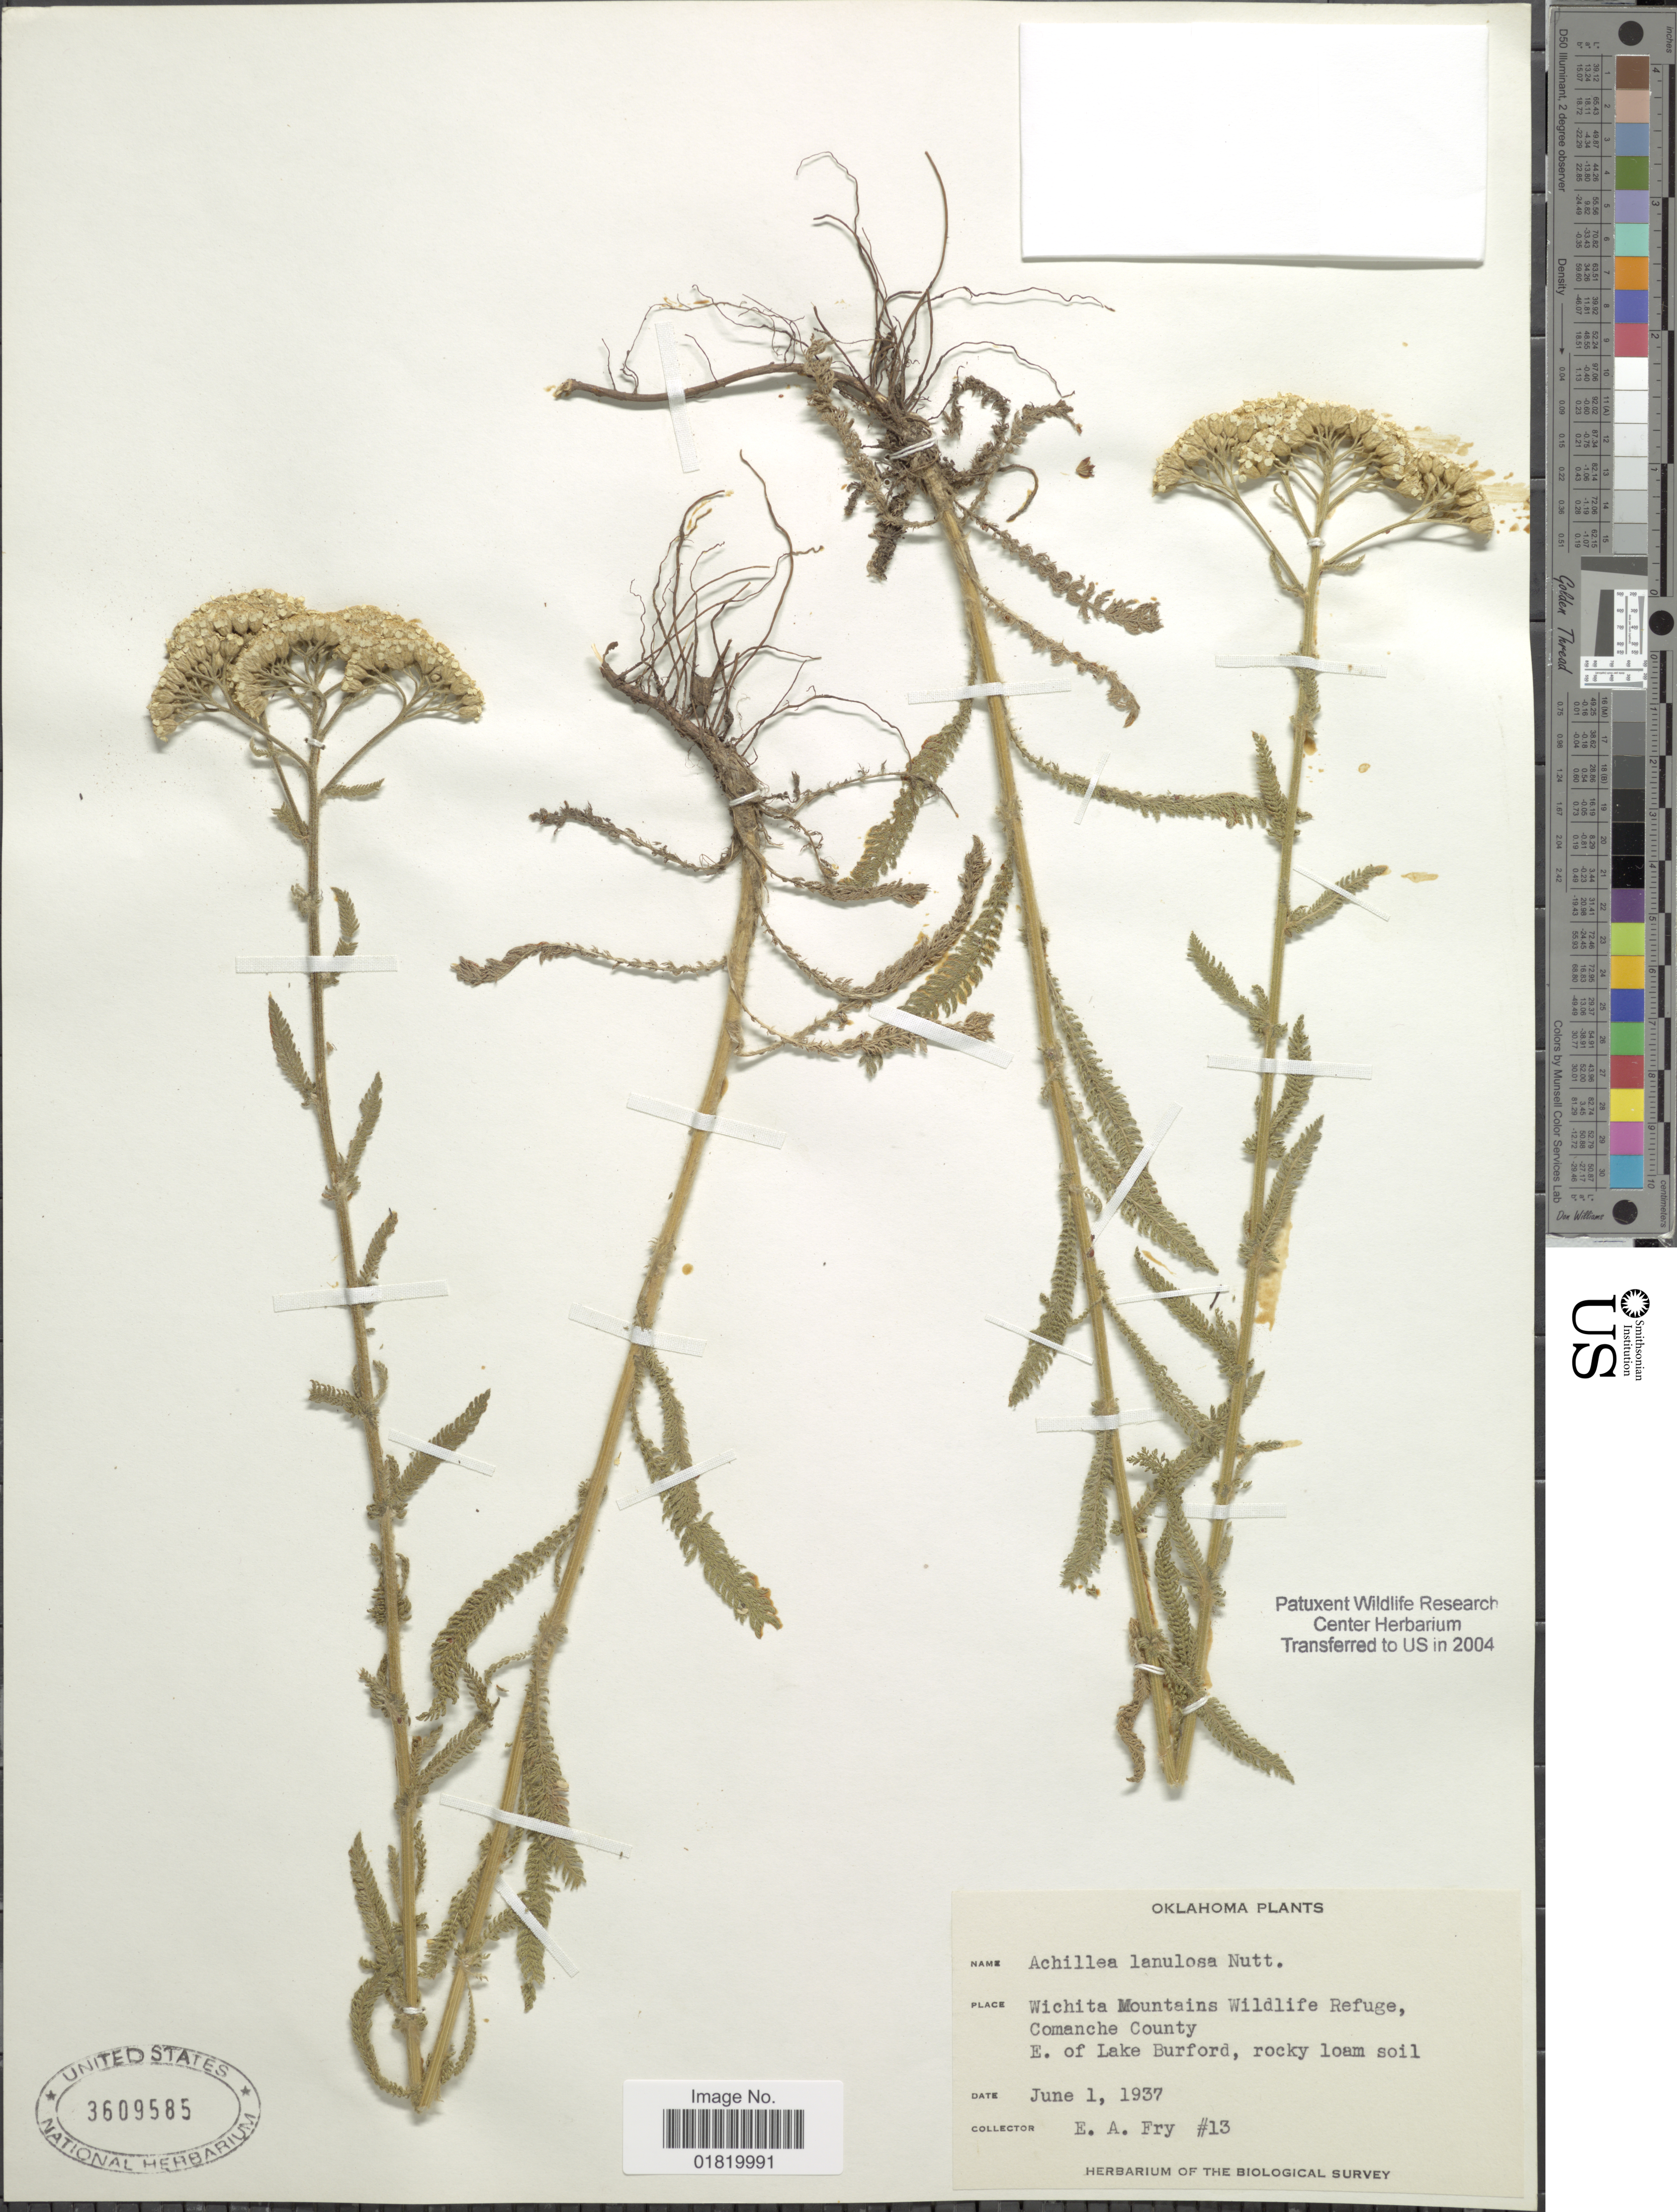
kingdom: Plantae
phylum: Tracheophyta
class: Magnoliopsida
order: Asterales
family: Asteraceae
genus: Achillea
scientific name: Achillea lanulosa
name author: Nutt.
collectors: E. Fry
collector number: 13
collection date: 1937-06-01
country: United States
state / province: Oklahoma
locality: Wichita Mountains Wildlife Refuge, Comanche County. E. of Lake Burford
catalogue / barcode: US 3609585